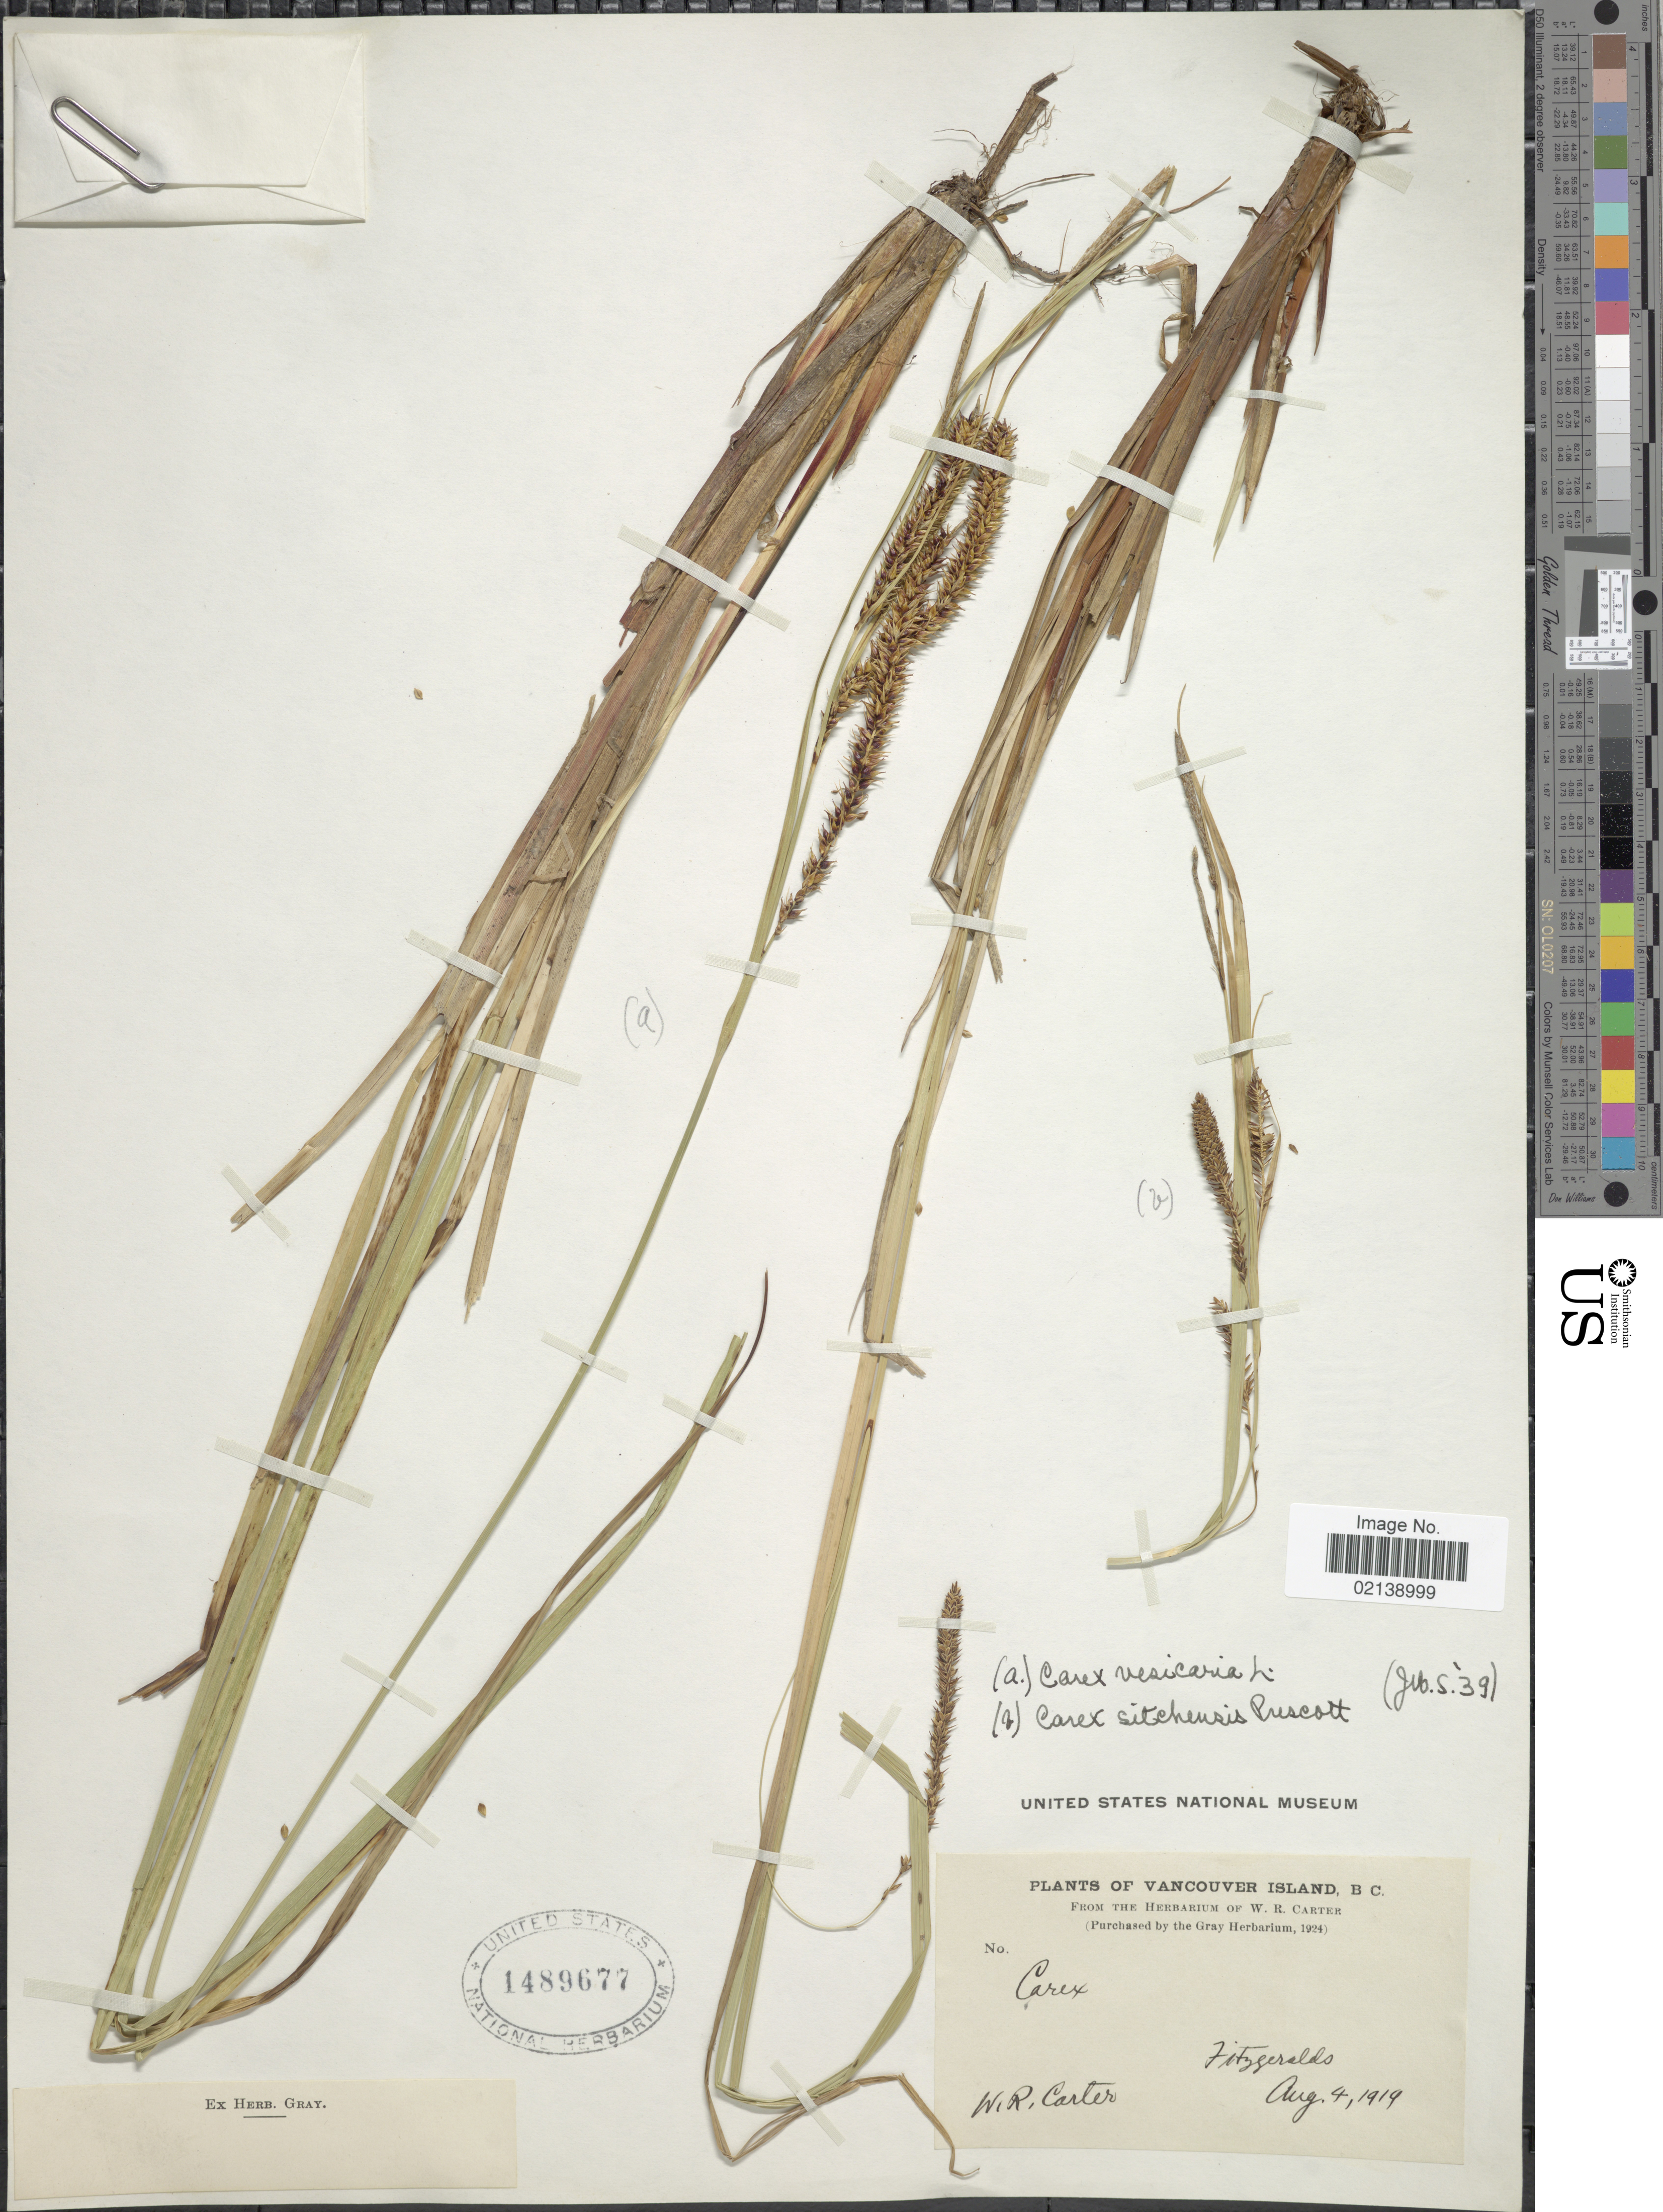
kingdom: Plantae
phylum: Tracheophyta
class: Liliopsida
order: Poales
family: Cyperaceae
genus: Carex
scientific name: Carex vesicaria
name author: L.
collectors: W. R. Carter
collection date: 1919-08-04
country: Canada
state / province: British Columbia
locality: Vancouver Island, Fitzgeralds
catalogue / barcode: US 1489677